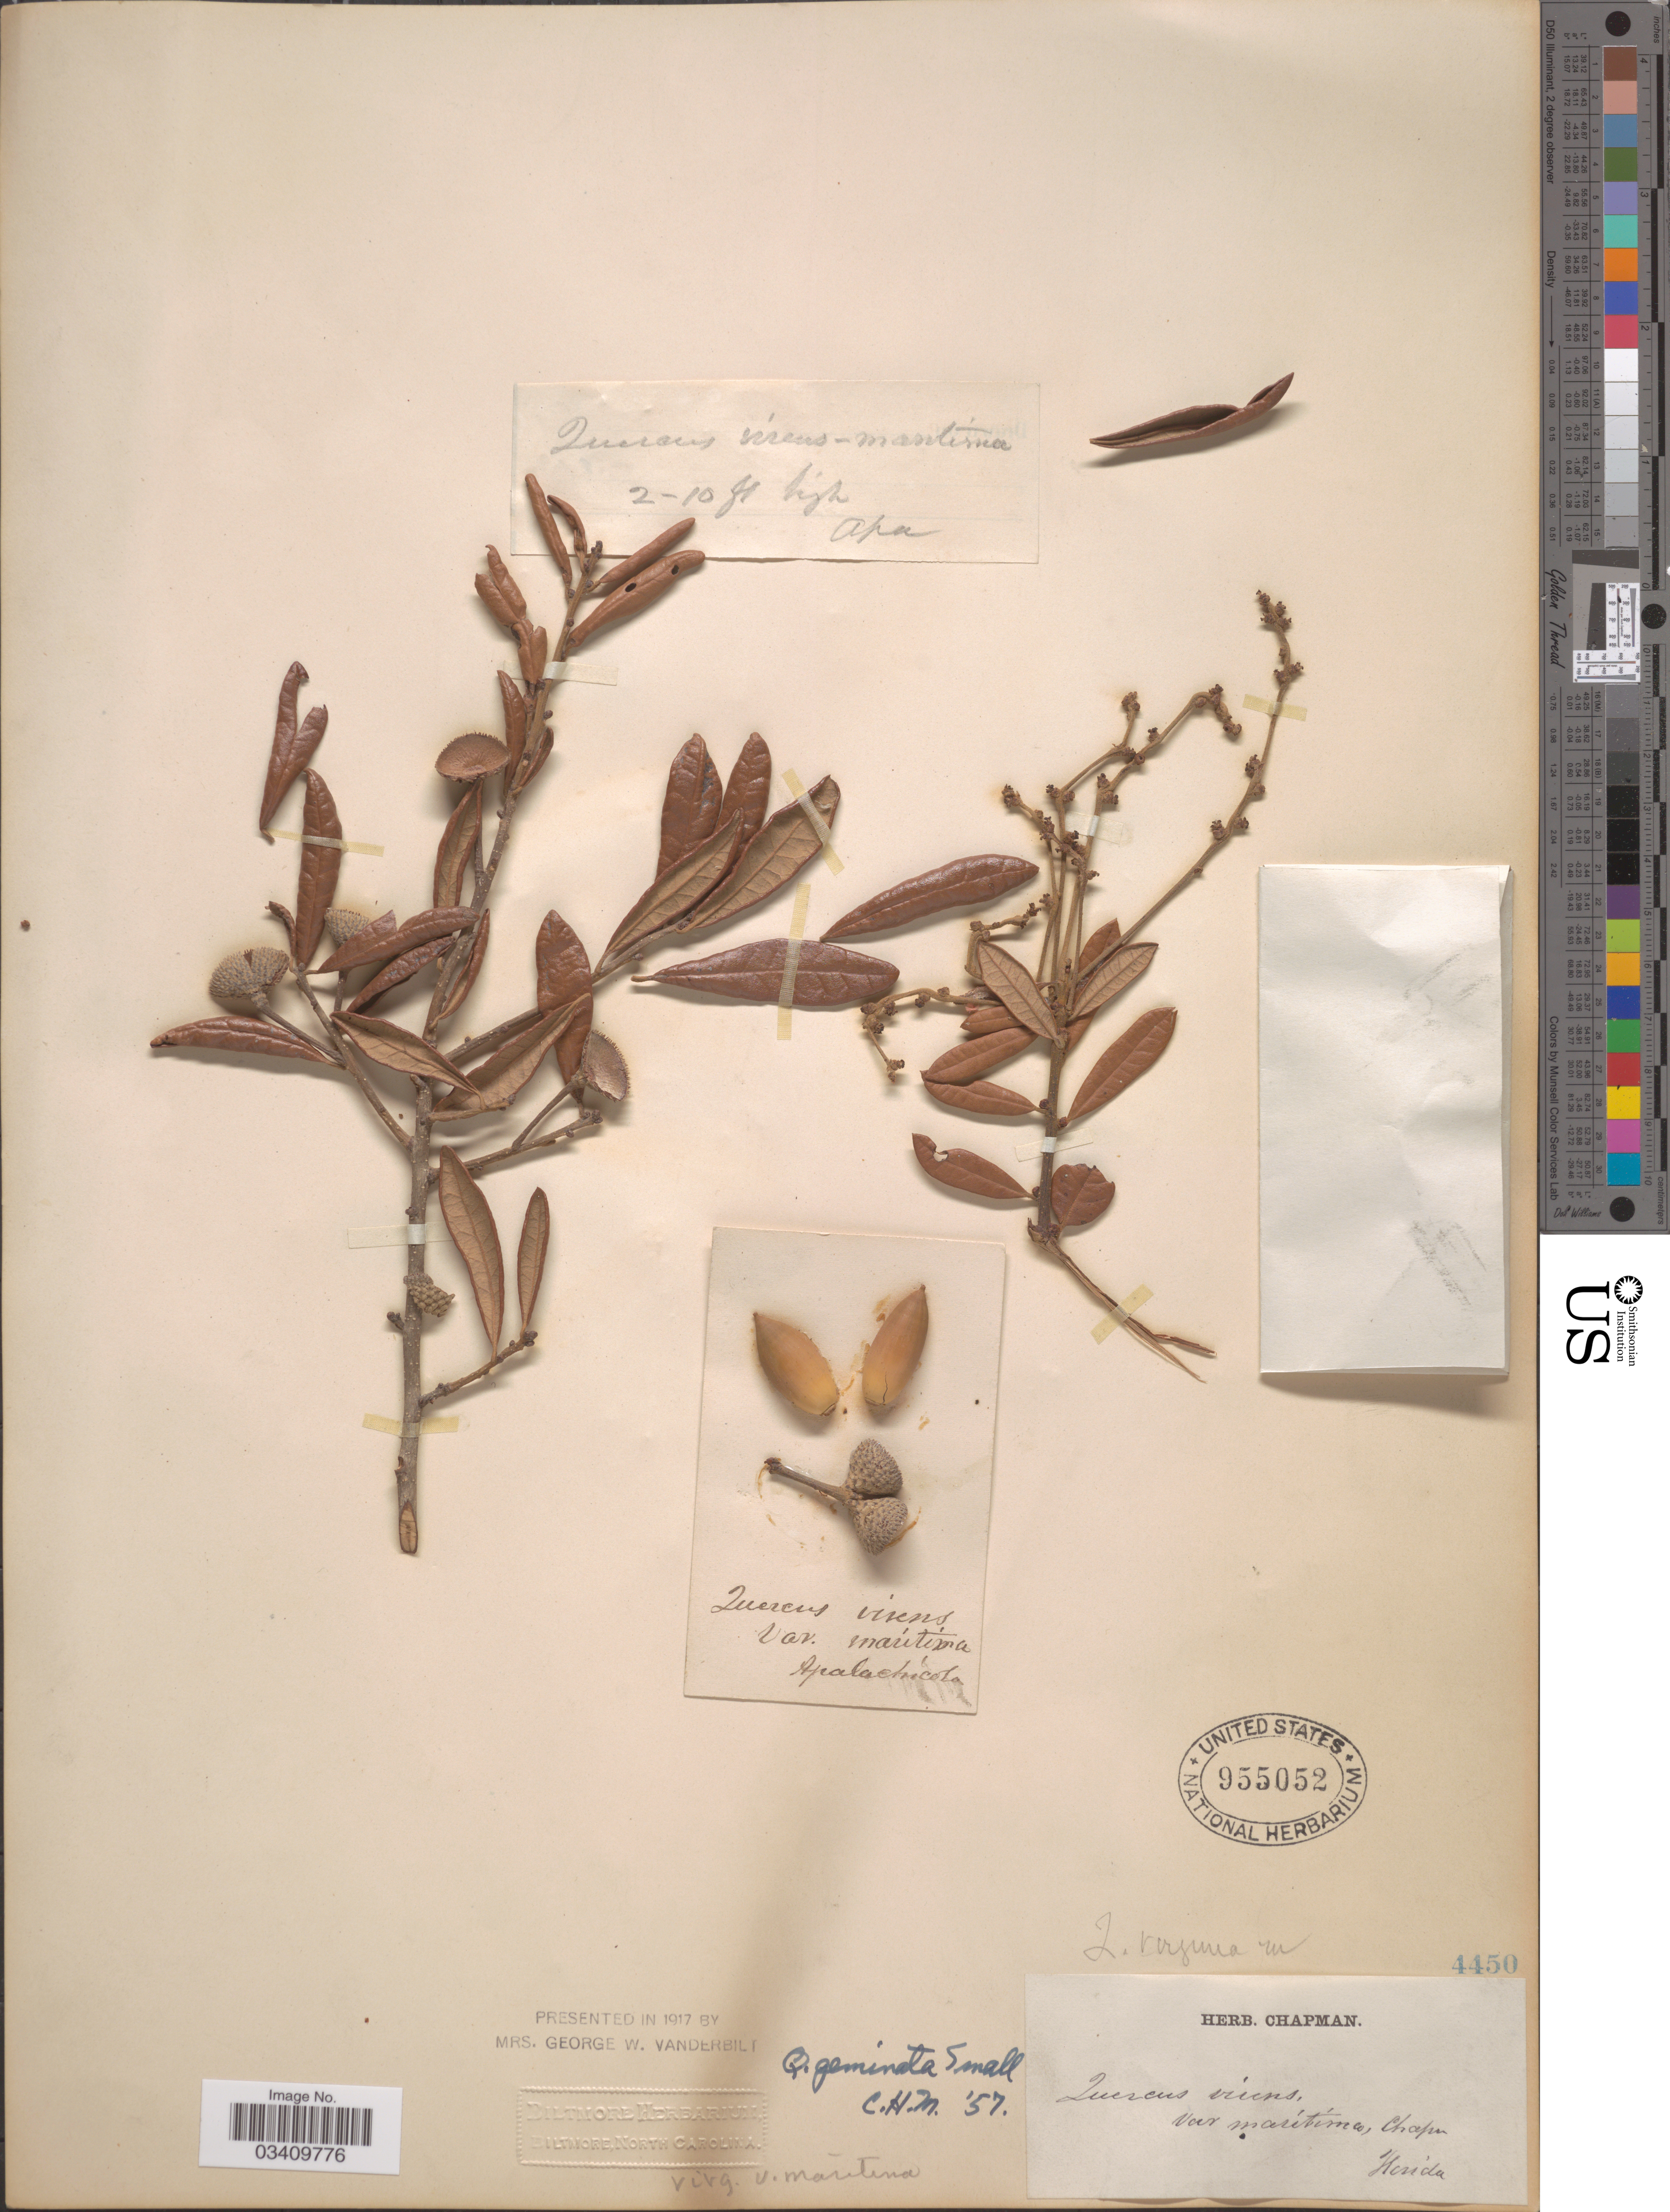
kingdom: Plantae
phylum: Tracheophyta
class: Magnoliopsida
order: Fagales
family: Fagaceae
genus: Quercus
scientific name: Quercus virginiana var. maritima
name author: (Michx.) Sarg.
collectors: ex herb. Chapman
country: United States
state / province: Florida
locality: Apalachicola.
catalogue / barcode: US 955052